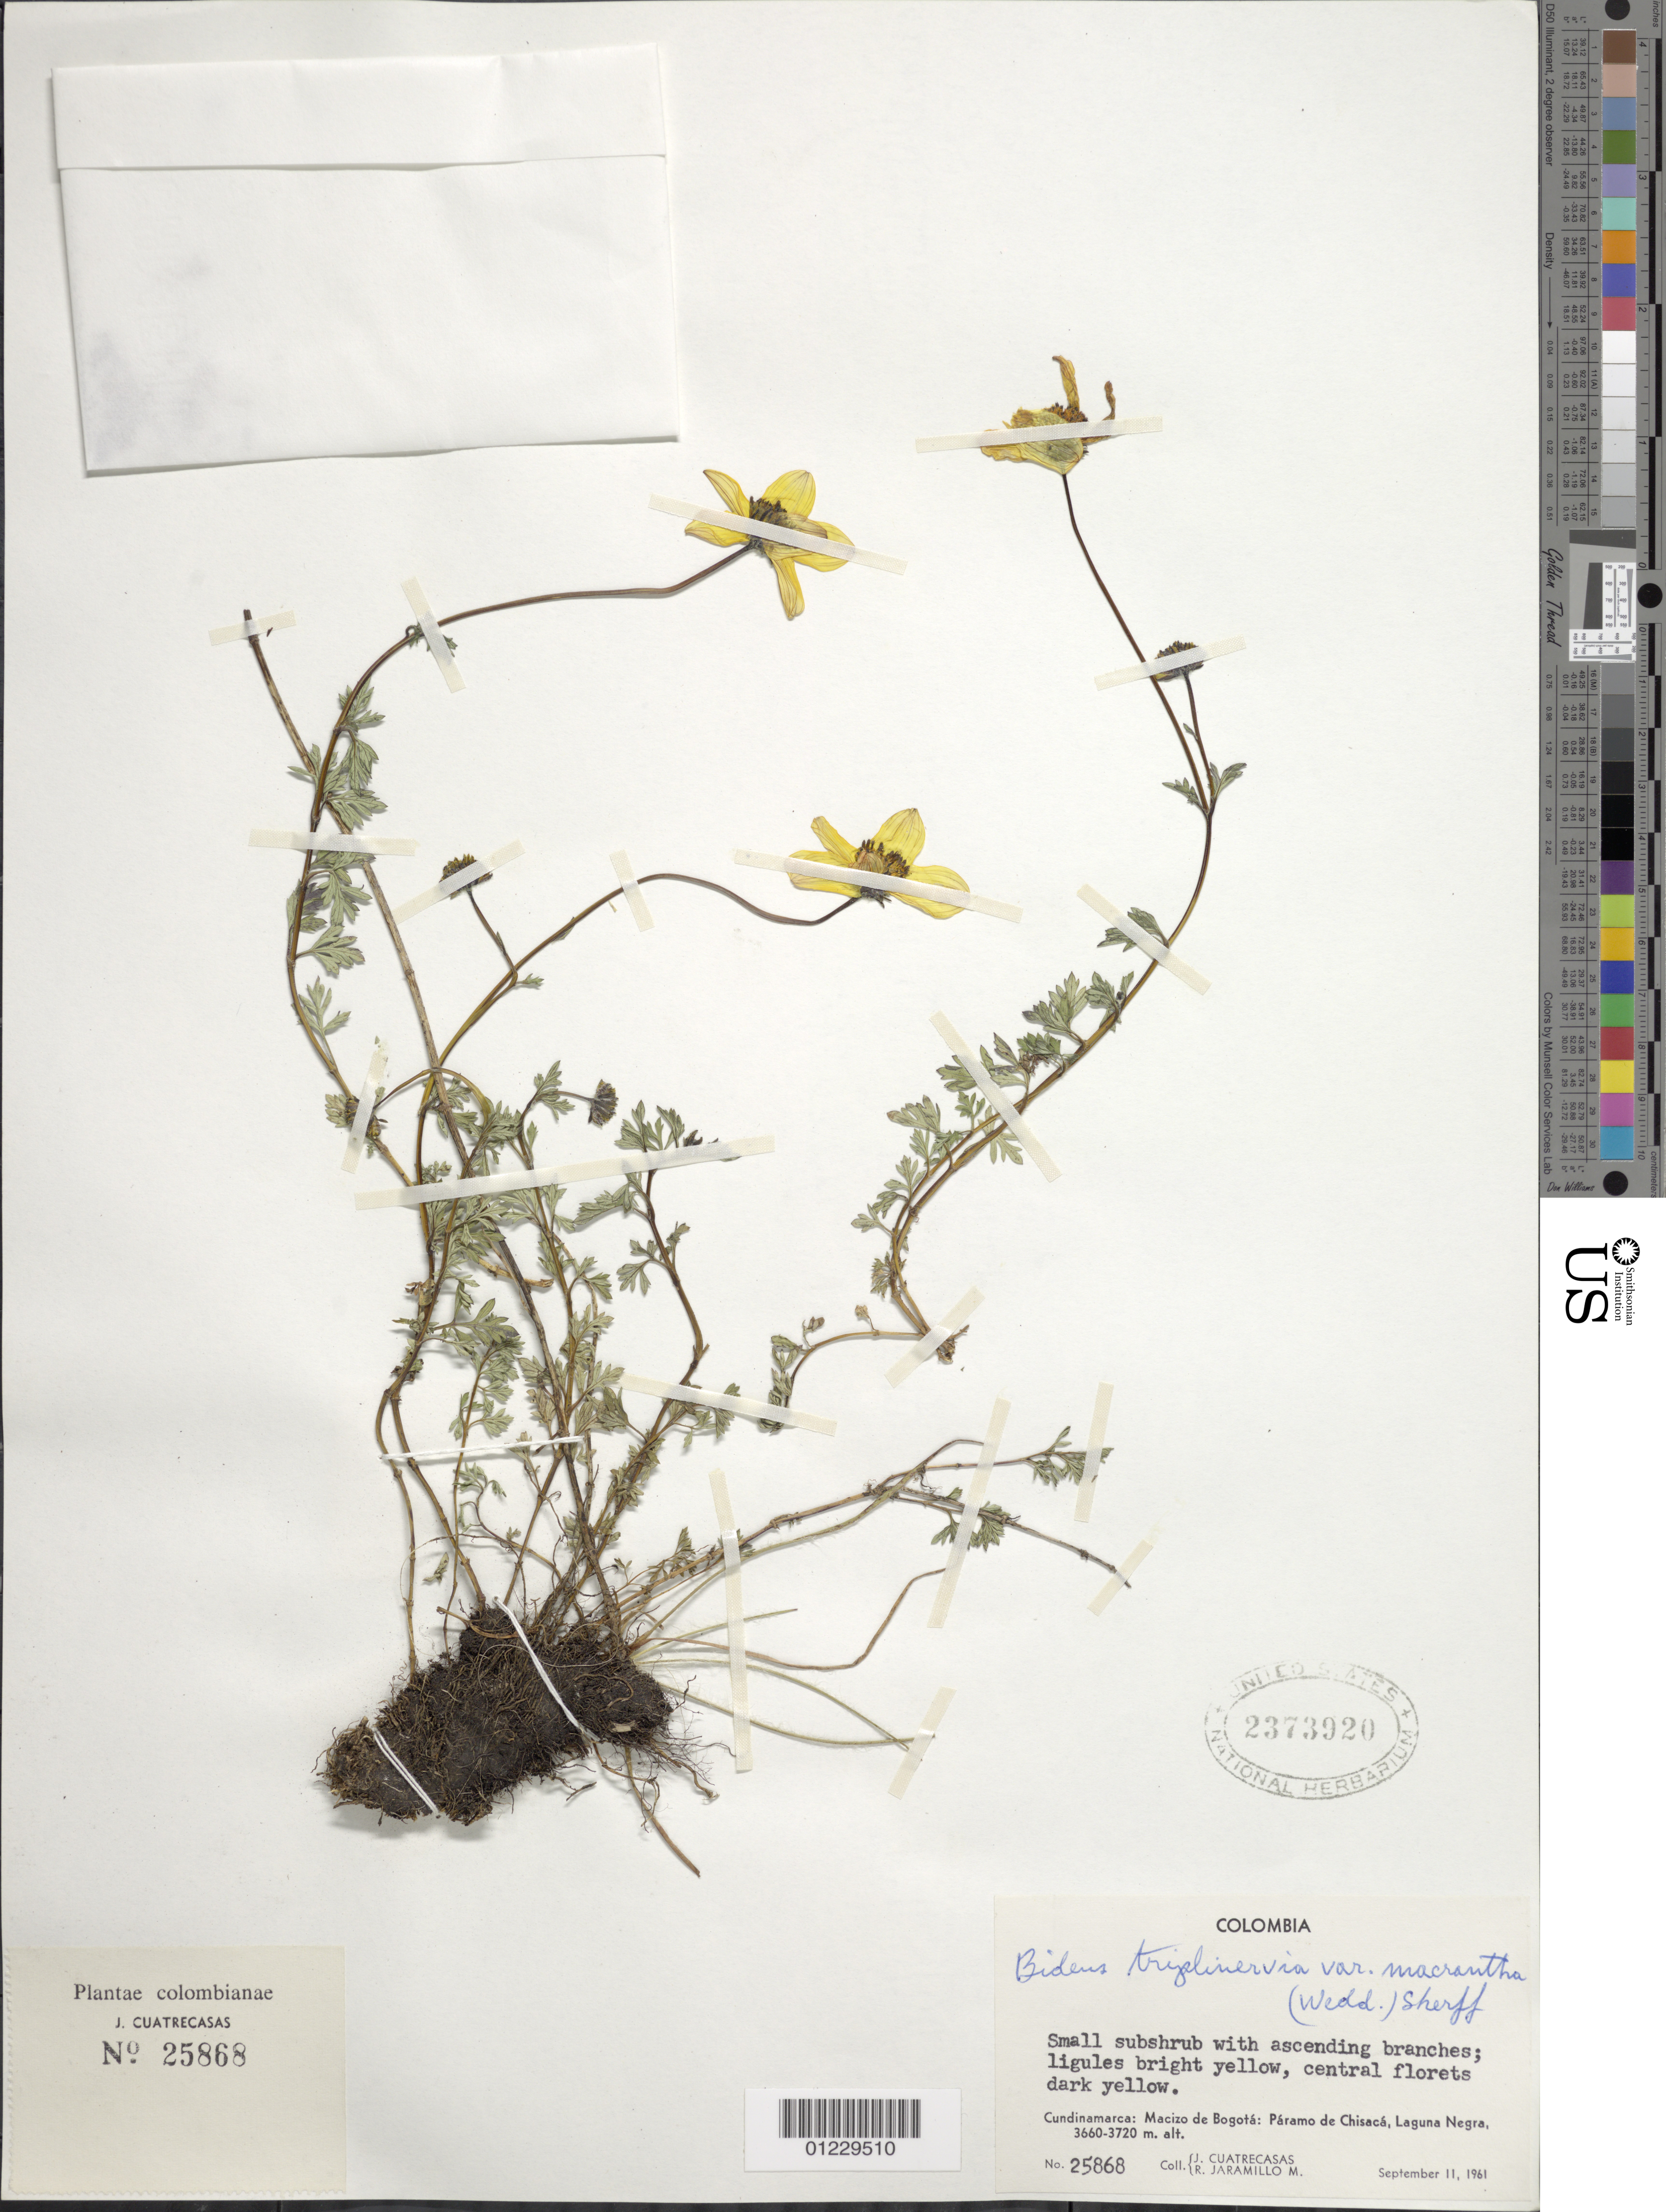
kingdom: Plantae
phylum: Tracheophyta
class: Magnoliopsida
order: Asterales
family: Asteraceae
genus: Bidens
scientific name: Bidens triplinervia var. macrantha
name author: (Wedd.) Sherff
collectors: J. Cuatrecasas & R. Jaramillo M.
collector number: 25868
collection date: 1961-09-11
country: Colombia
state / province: Cundinamarca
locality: Macizo de Bogota: Paramo de Chisaca, Laguna Negra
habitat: Paramo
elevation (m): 3660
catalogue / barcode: US 2373920